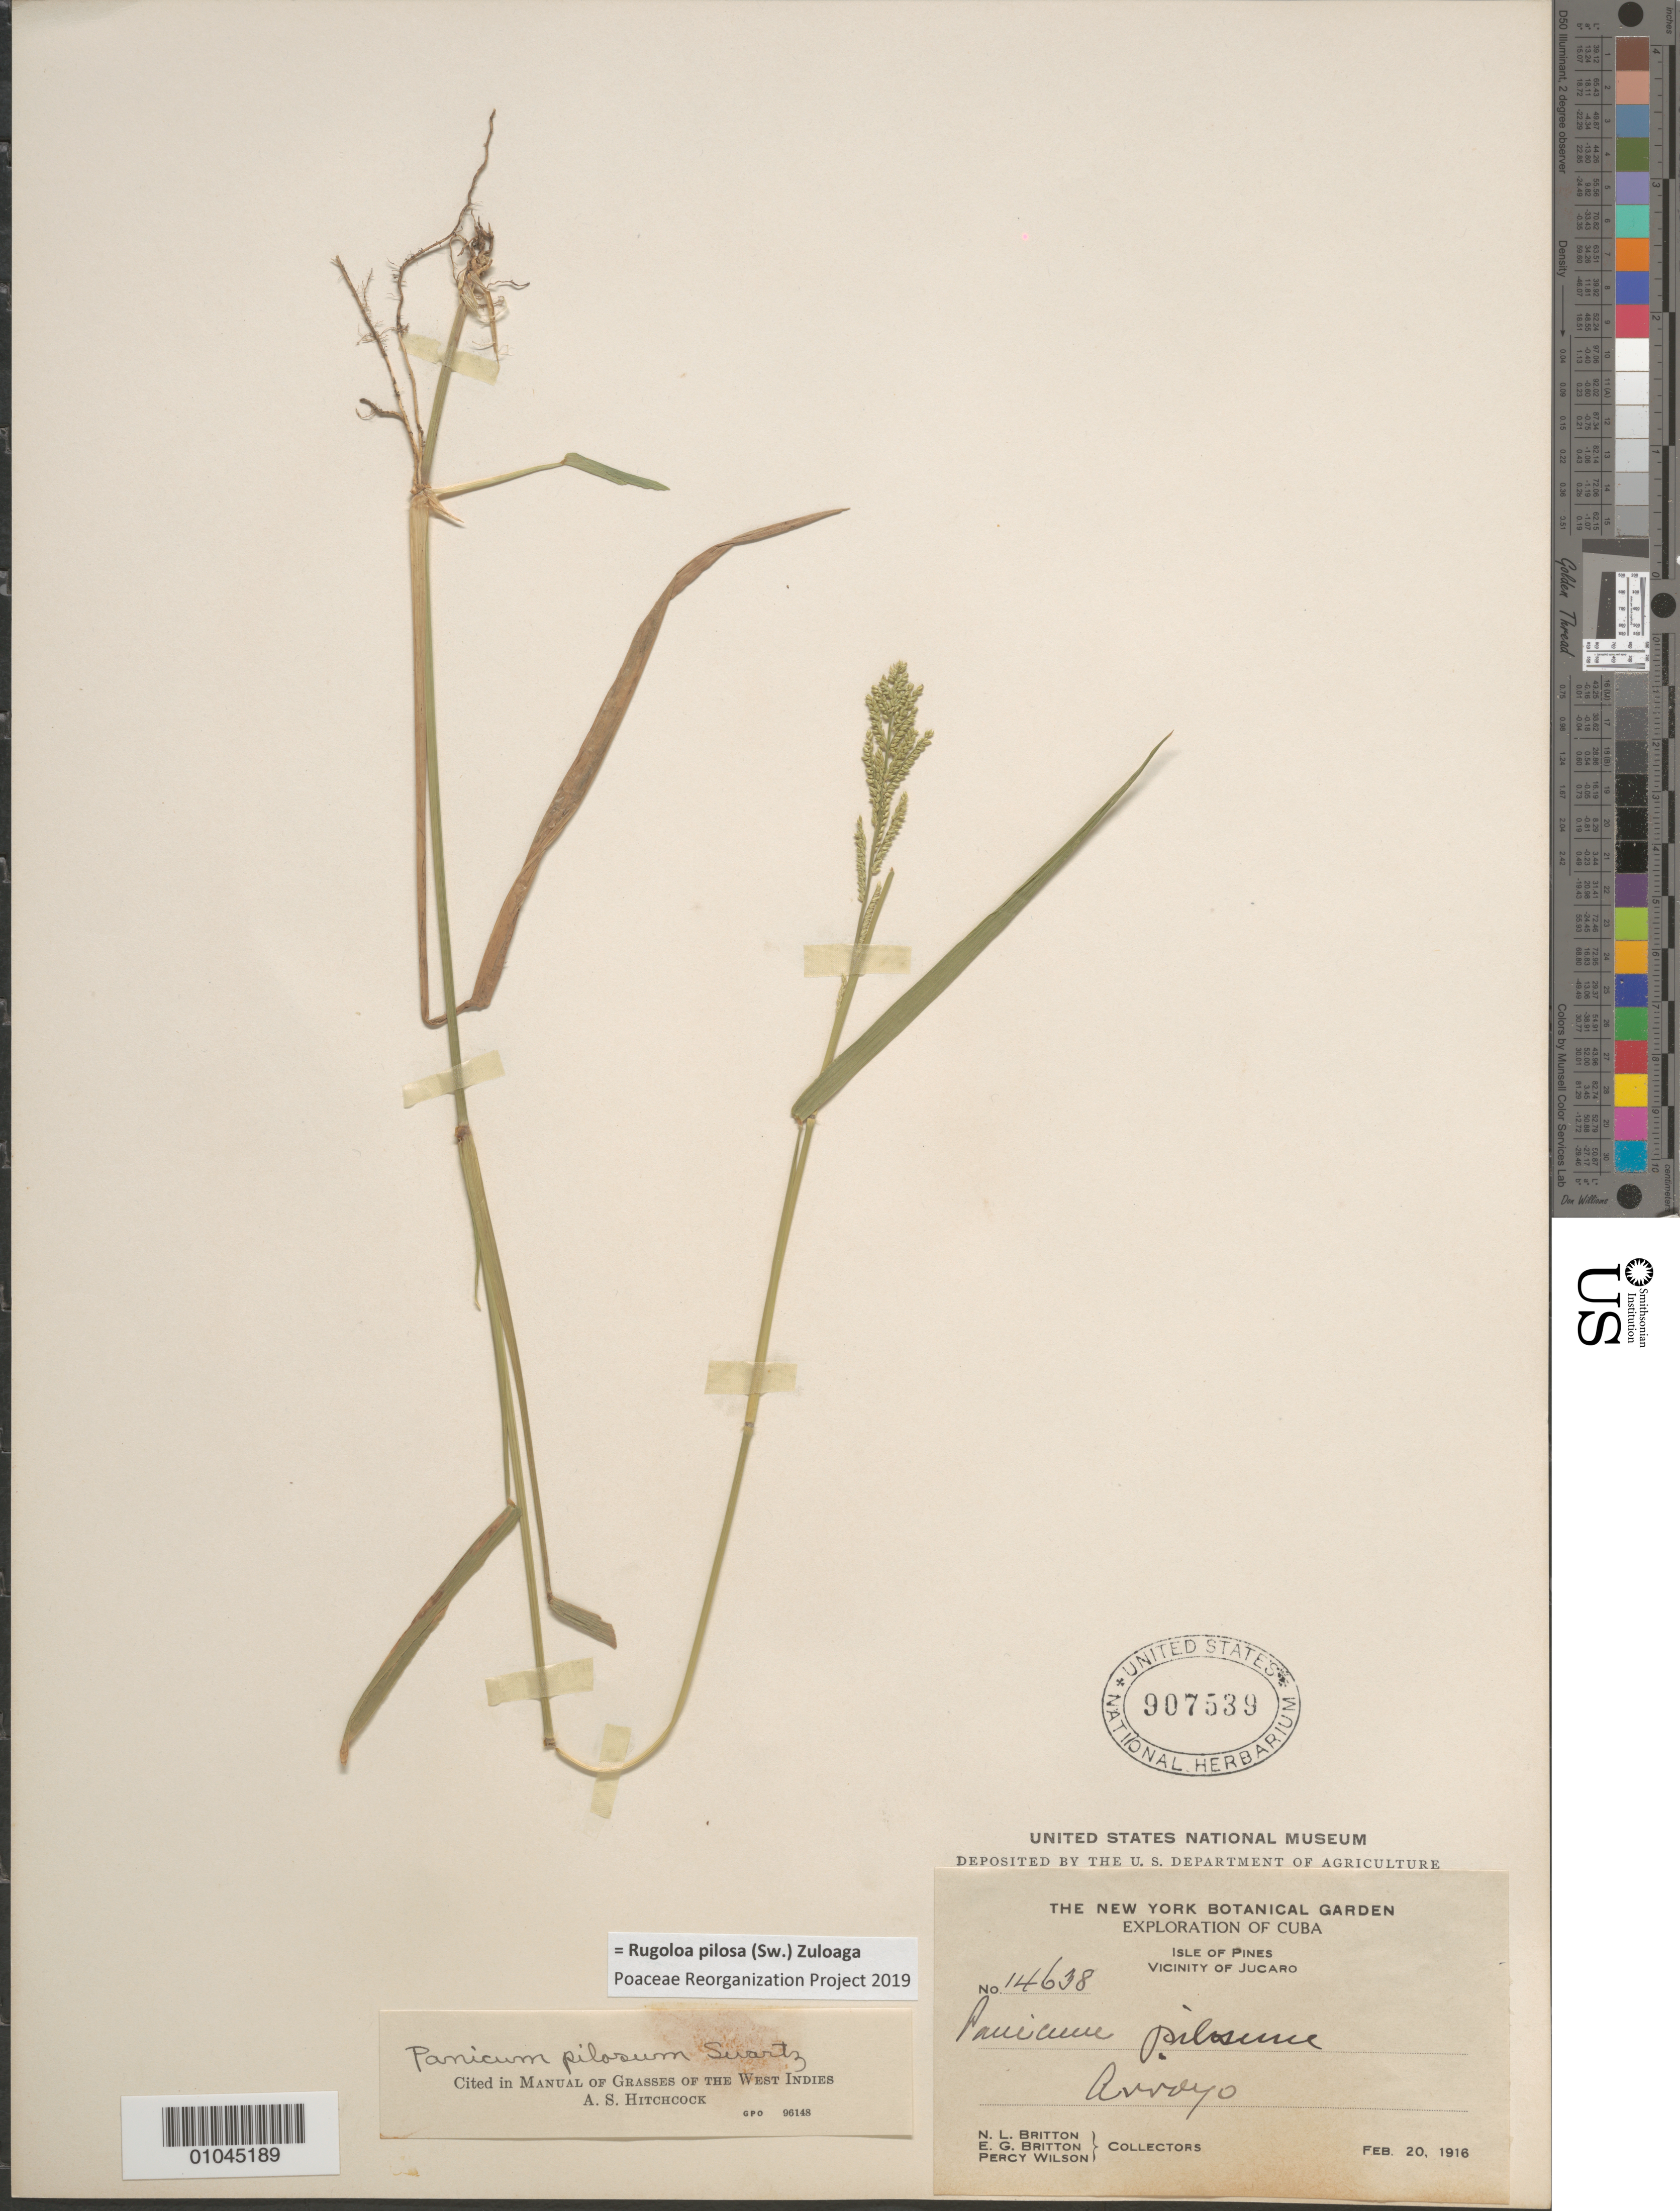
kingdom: Plantae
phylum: Tracheophyta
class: Liliopsida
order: Poales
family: Poaceae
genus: Panicum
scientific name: Panicum pilosum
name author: Sw.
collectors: E. G. Britton, N. Britton & P. Wilson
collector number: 14638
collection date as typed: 20 Feb 1916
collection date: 1916-02-20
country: Cuba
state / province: Isla de la Juventud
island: Isla de la Juventud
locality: [Isle of Pines], Arroyo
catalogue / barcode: US 907539